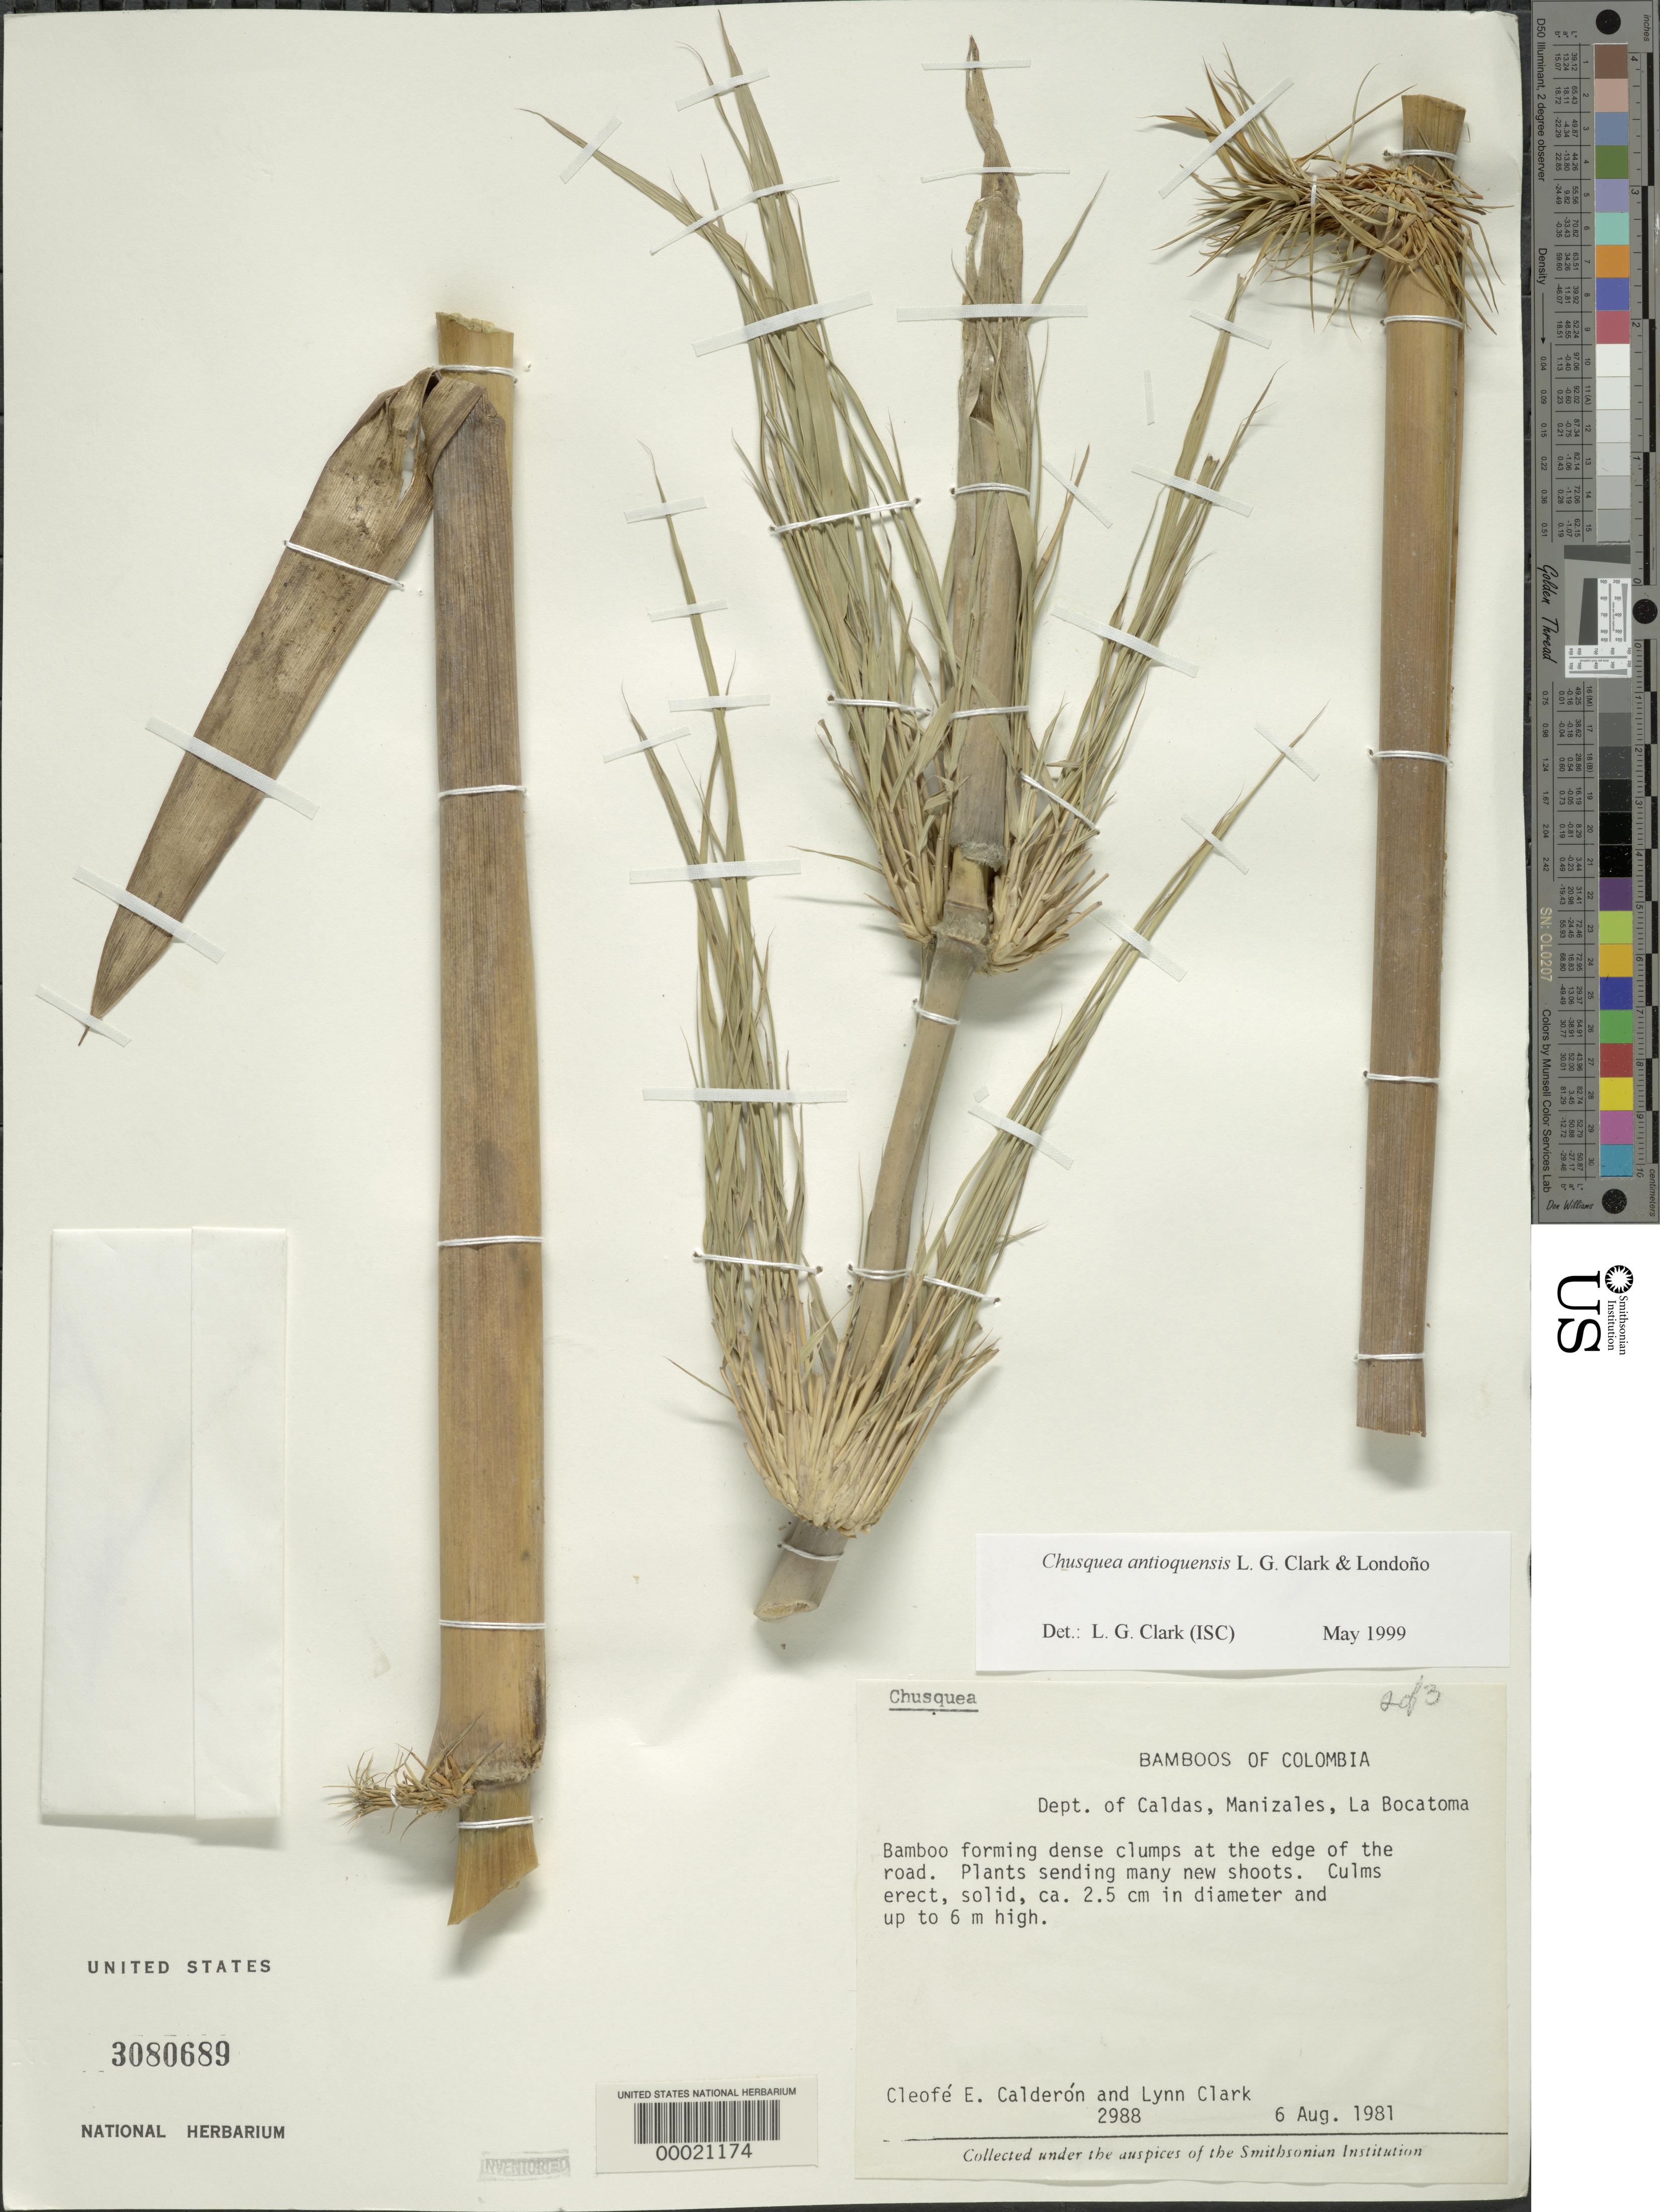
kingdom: Plantae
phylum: Tracheophyta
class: Liliopsida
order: Poales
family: Poaceae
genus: Chusquea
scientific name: Chusquea antioquensis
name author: L.G. Clark & Londoño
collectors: C. E. Calderón & L. G. Clark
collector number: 2988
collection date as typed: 06 Aug 1981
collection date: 1981-08-06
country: Colombia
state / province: Caldas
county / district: Manizales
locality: La Bocatoma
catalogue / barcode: US 3080689